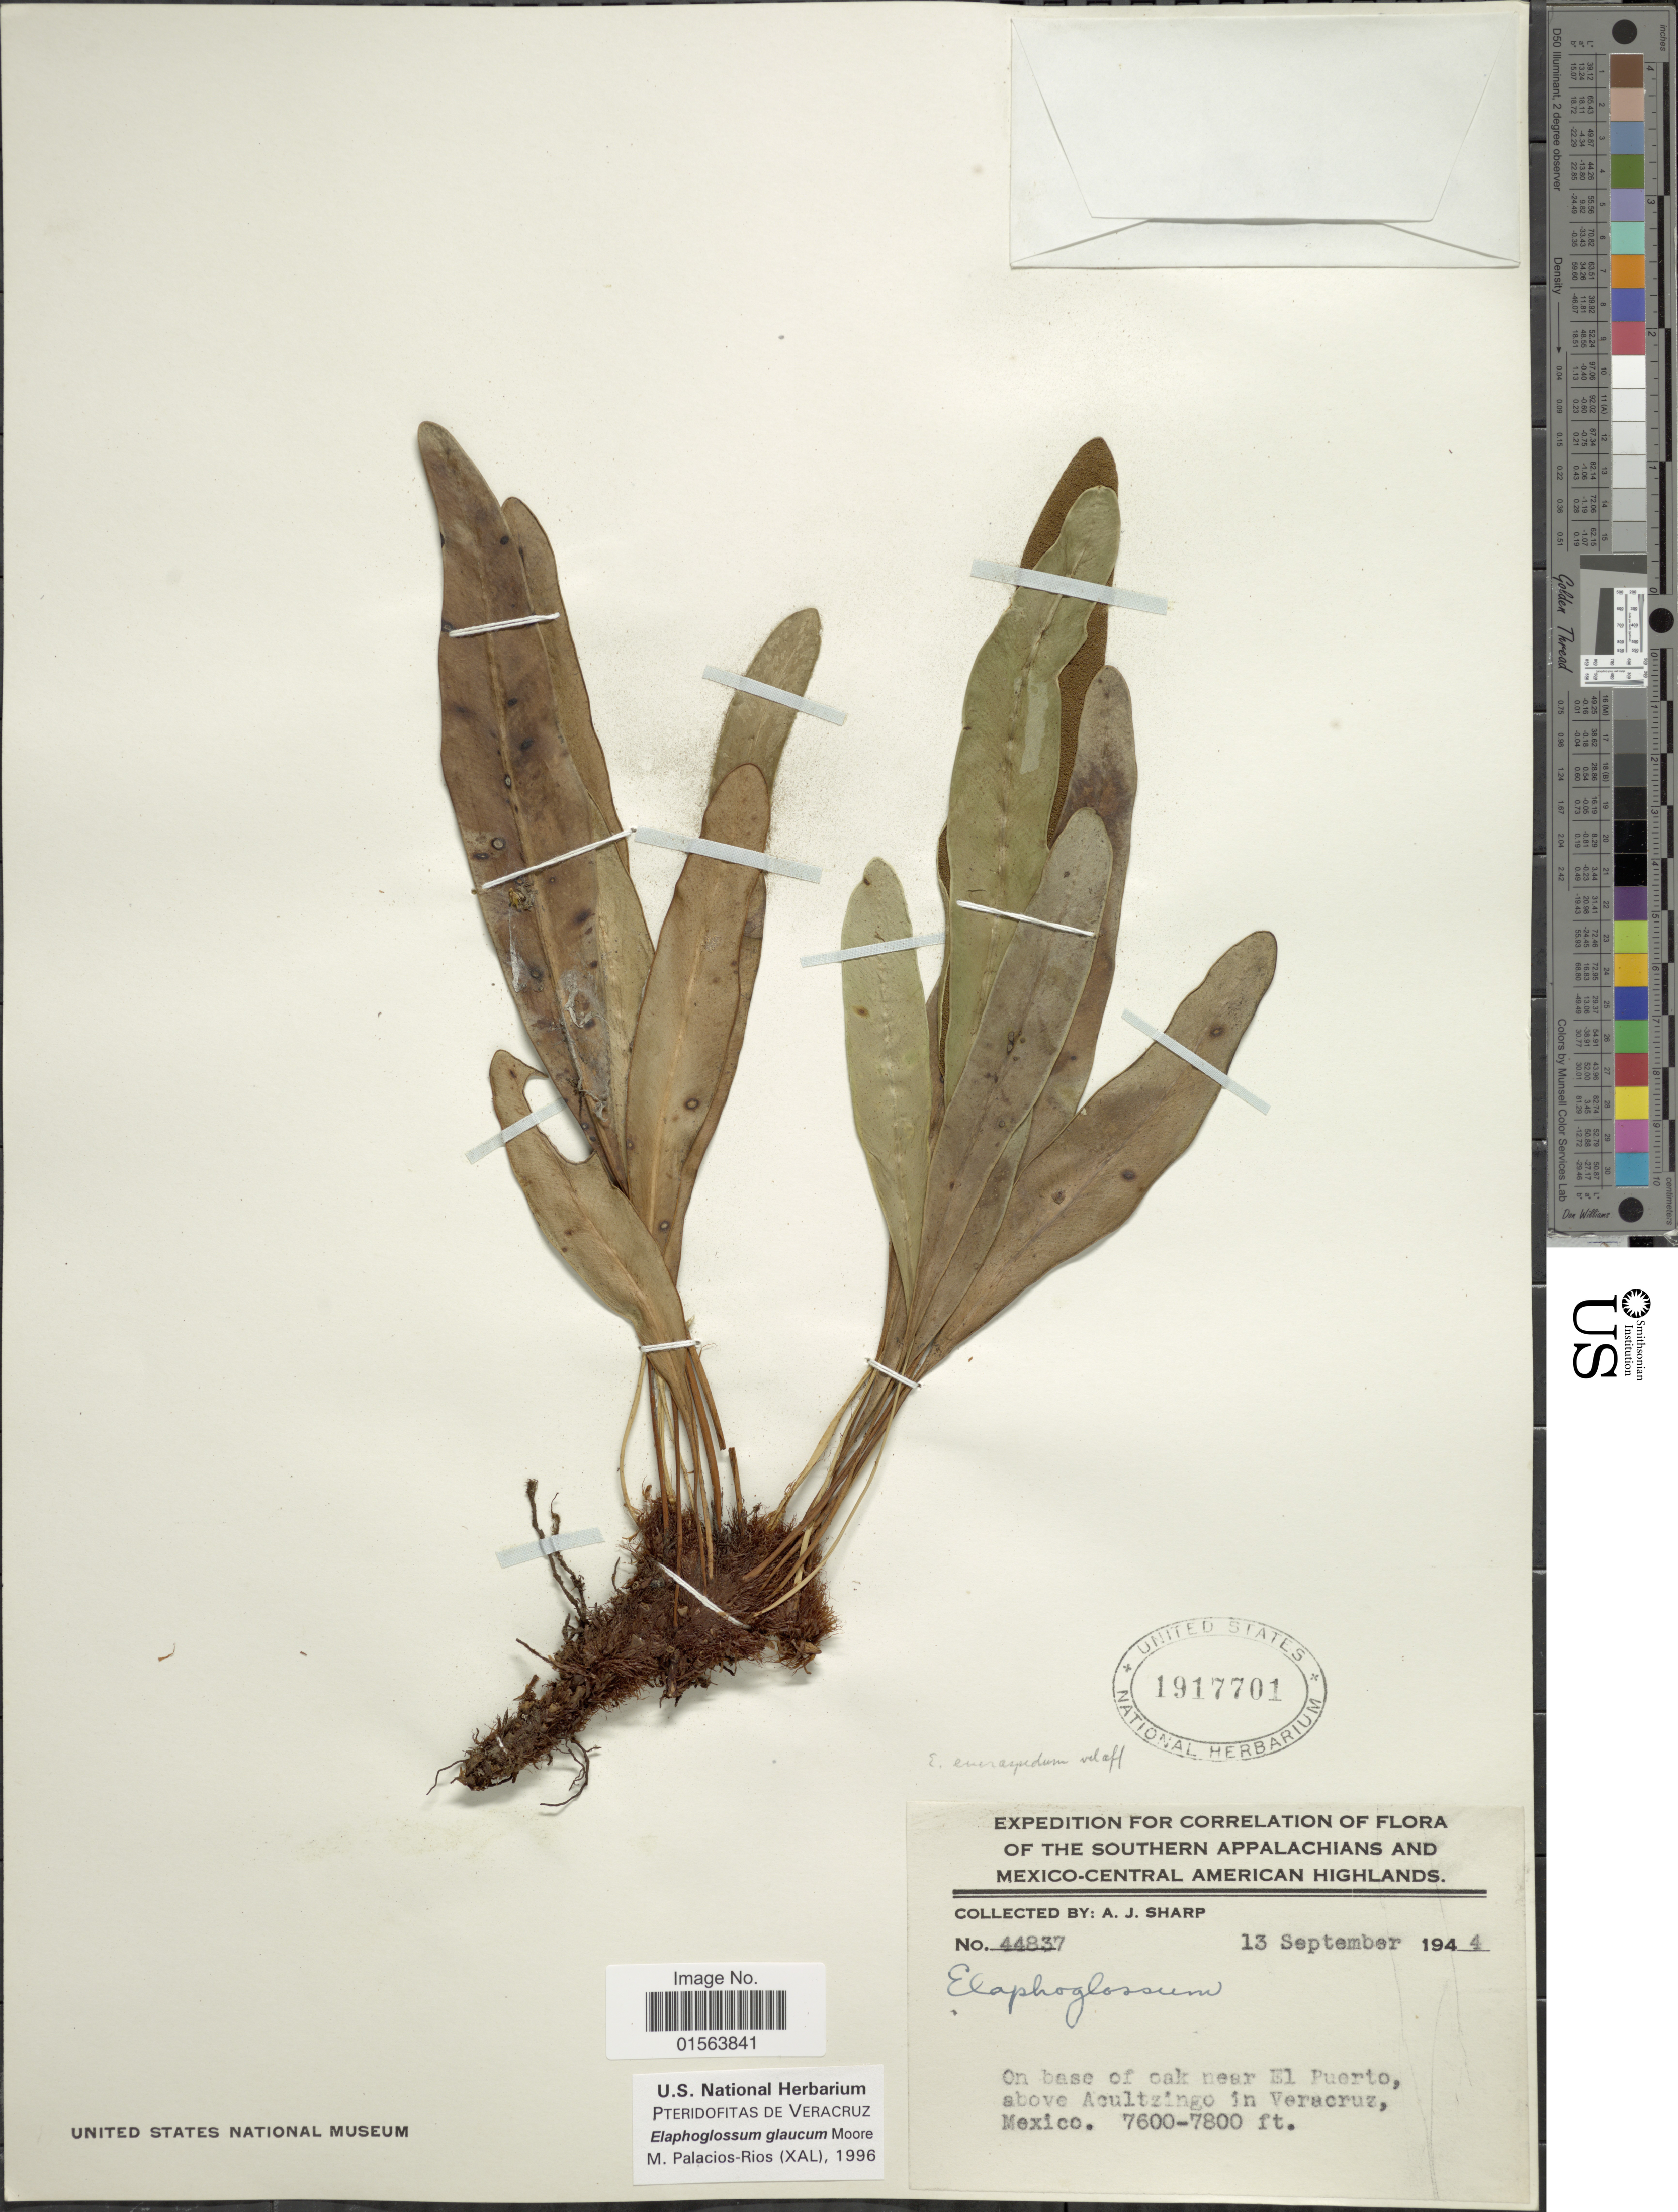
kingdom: Plantae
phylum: Tracheophyta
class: Polypodiopsida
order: Polypodiales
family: Dryopteridaceae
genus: Elaphoglossum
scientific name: Elaphoglossum glaucum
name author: T. Moore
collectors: A. J. Sharp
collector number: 44837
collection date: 1944-09-13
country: Mexico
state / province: Veracruz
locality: Southern Appalachians and Mexico-Central American Highlands, on base of oak near El Puerto, above Acultzingo in Veracruz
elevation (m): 2316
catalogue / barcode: US 1917701